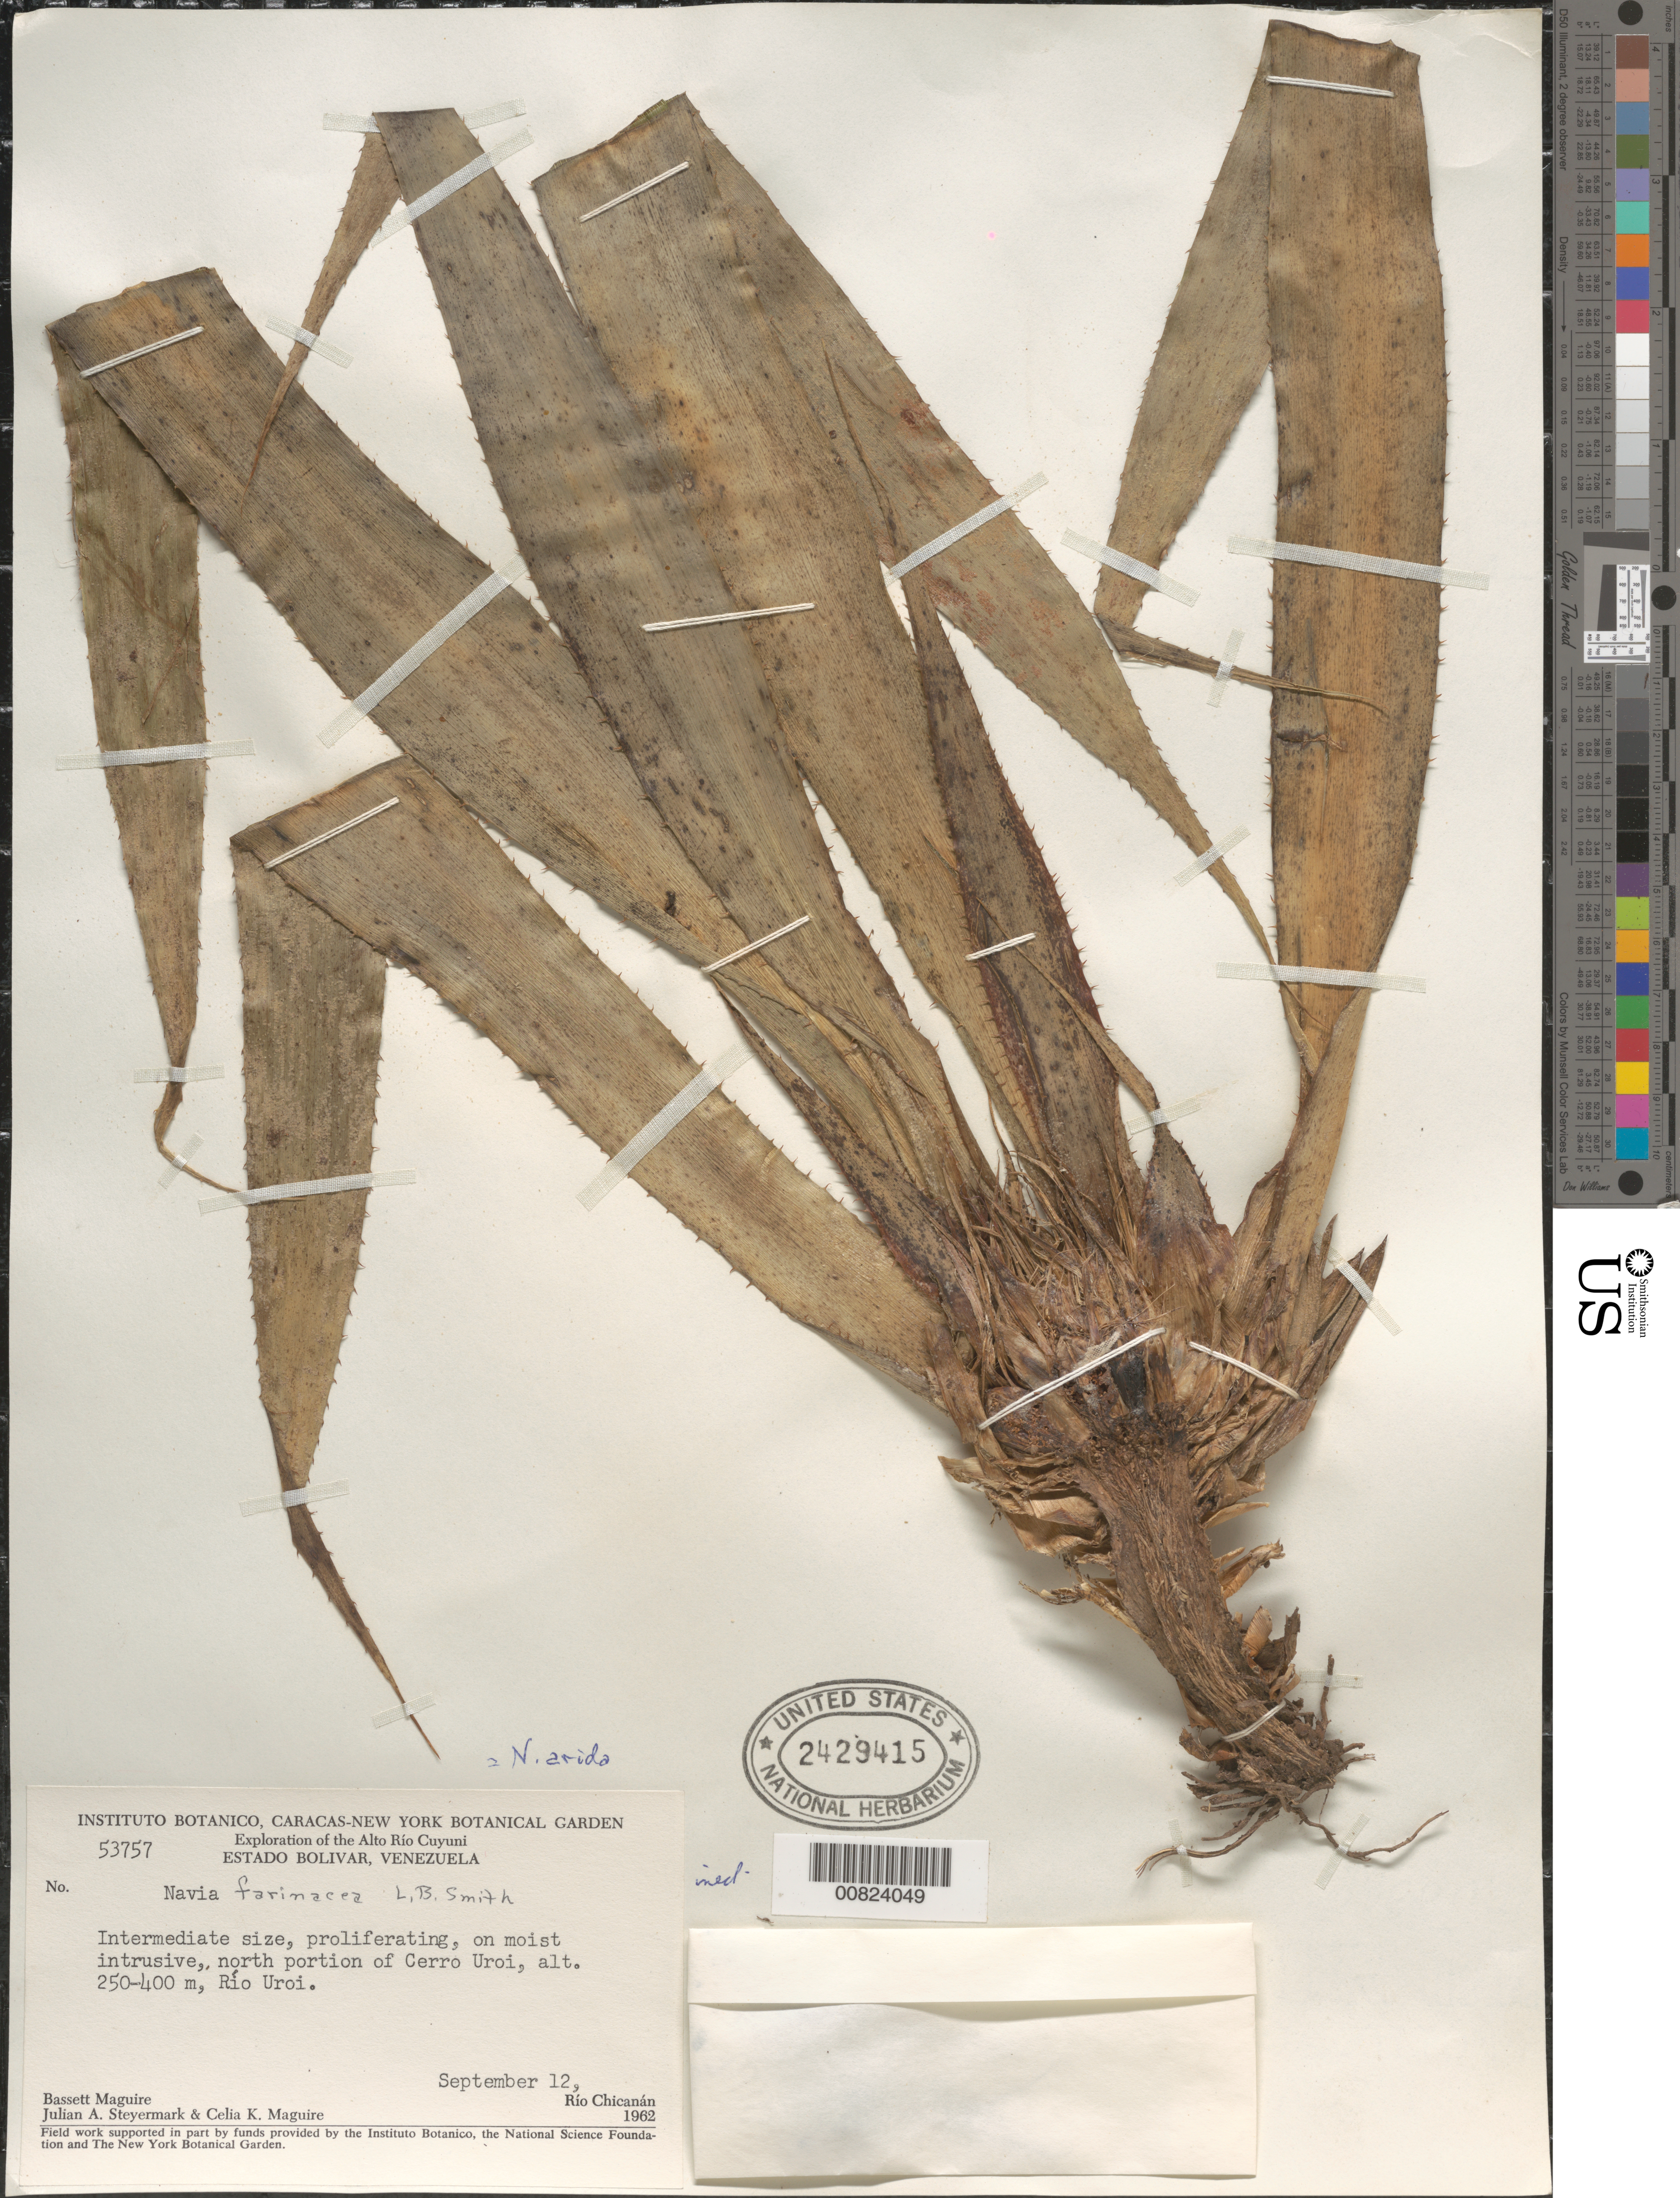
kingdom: Plantae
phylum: Tracheophyta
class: Liliopsida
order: Poales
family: Bromeliaceae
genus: Navia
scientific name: Navia arida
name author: L.B. Sm. & Steyerm.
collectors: B. Maguire, J. Steyermark & C. K. Maguire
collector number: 53757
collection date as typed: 12-Sep-62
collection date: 1962-09-12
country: Venezuela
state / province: Bolívar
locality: Alto Río Cuyuni, Cerro Uroi, summit of north portion, Río Uroi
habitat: On moist instrusive, N portion of cerro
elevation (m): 250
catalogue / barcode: US 2429415